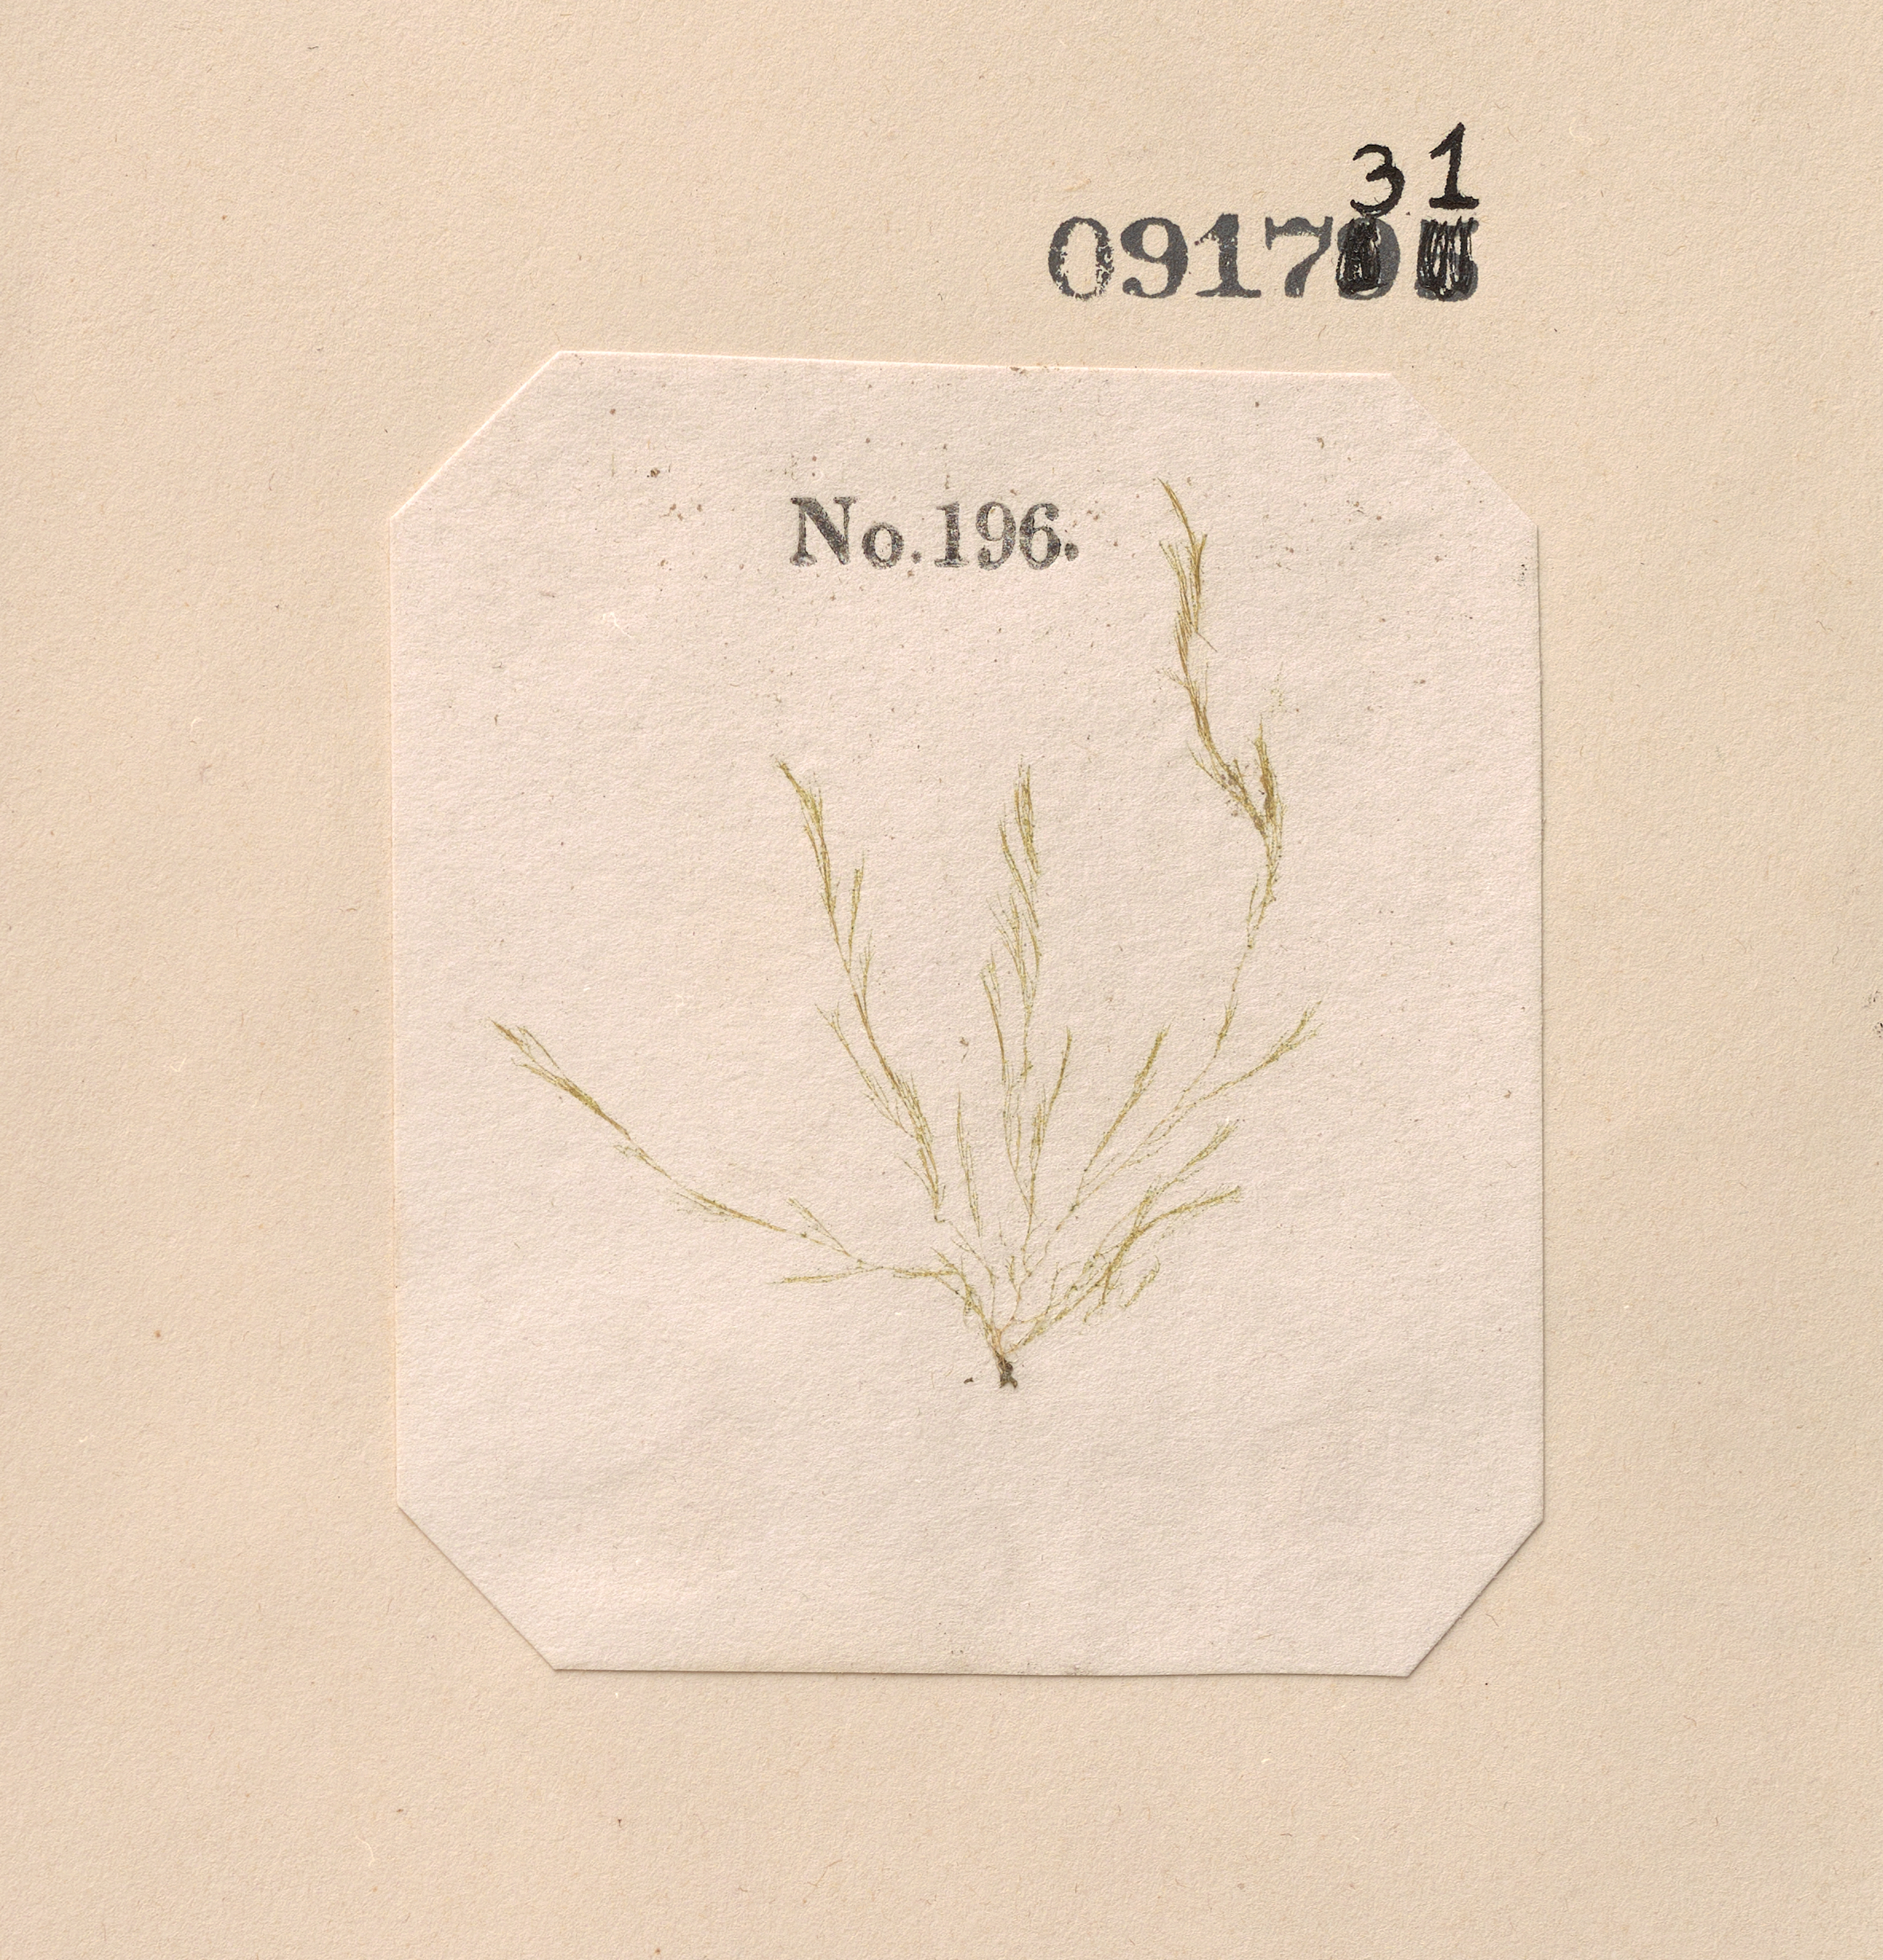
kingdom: Plantae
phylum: Chlorophyta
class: Ulvophyceae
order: Cladophorales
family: Cladophoraceae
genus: Lychaete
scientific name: Lychaete pellucida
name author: (Hudson) M.J. Wynne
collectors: C. Durant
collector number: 196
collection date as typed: Sum 1850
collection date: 1850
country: United States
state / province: New York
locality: Jersey City, Hurlgate, and The Battery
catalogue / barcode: US 91731